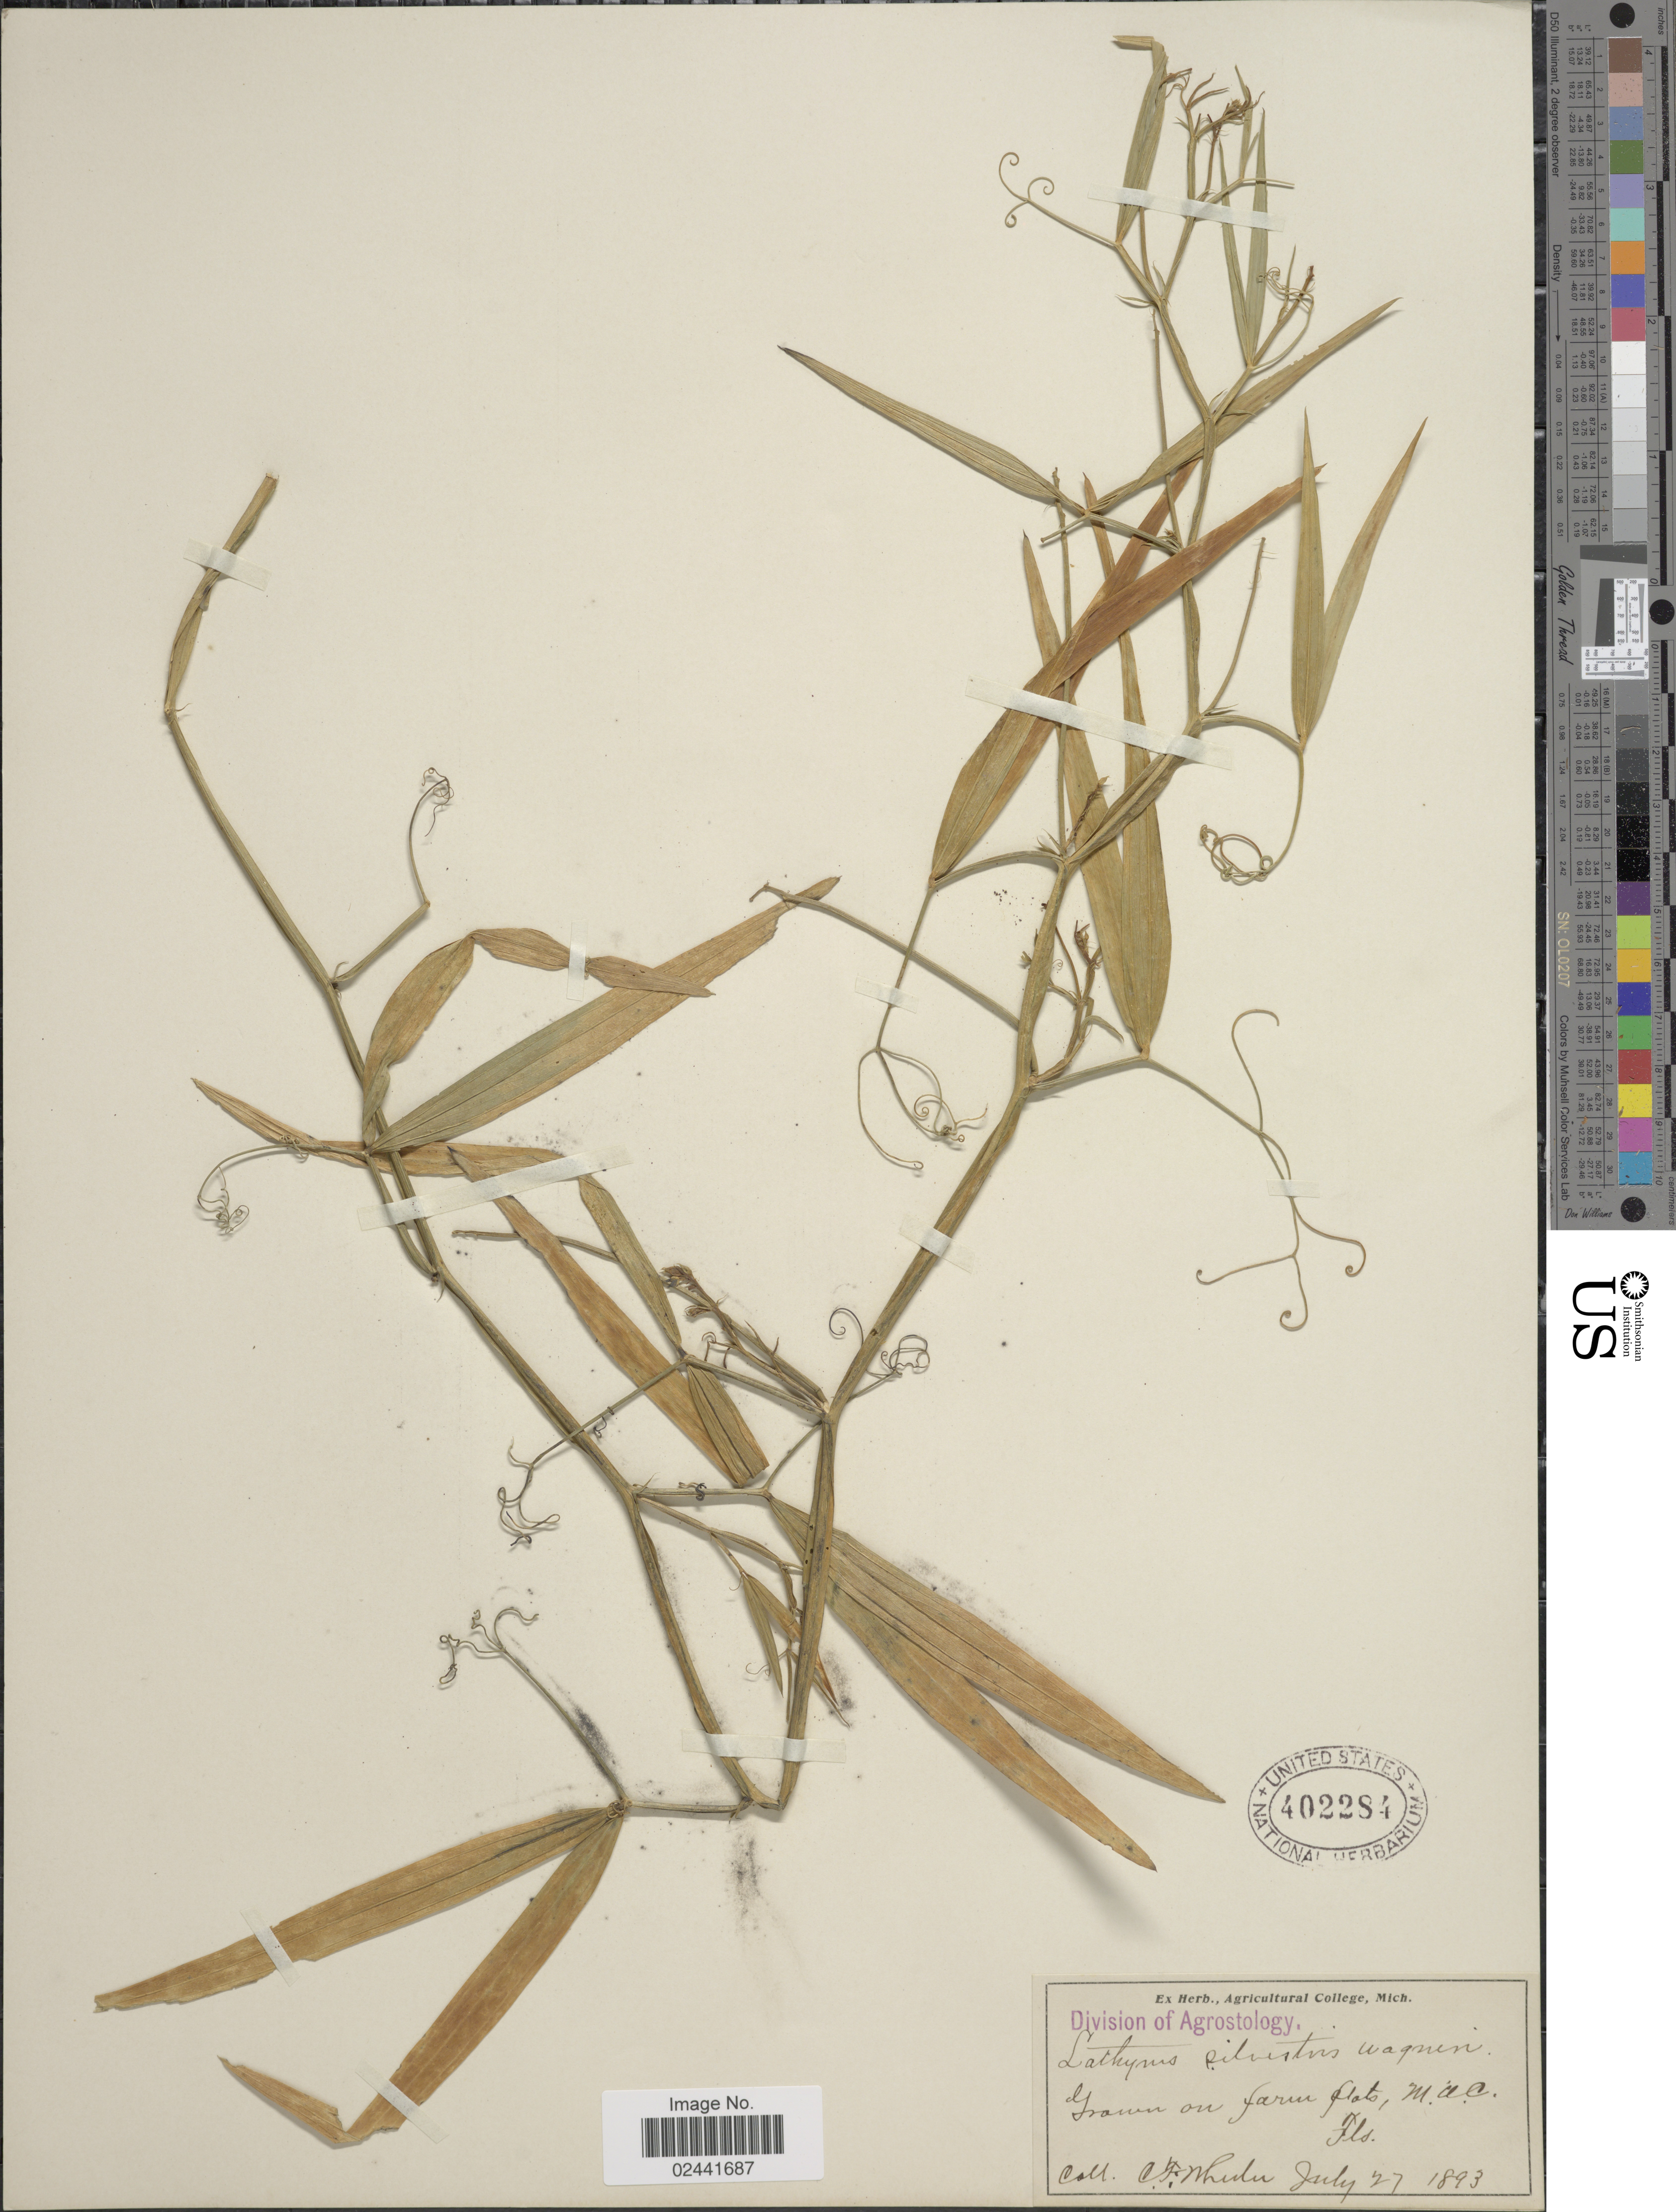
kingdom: Plantae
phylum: Tracheophyta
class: Magnoliopsida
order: Fabales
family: Fabaceae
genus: Lathyrus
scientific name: Lathyrus sylvestris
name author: L.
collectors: C. Wheeler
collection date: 1893-07-27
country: United States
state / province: Michigan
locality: Grown on farm flats, M.A.C.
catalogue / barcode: US 402284